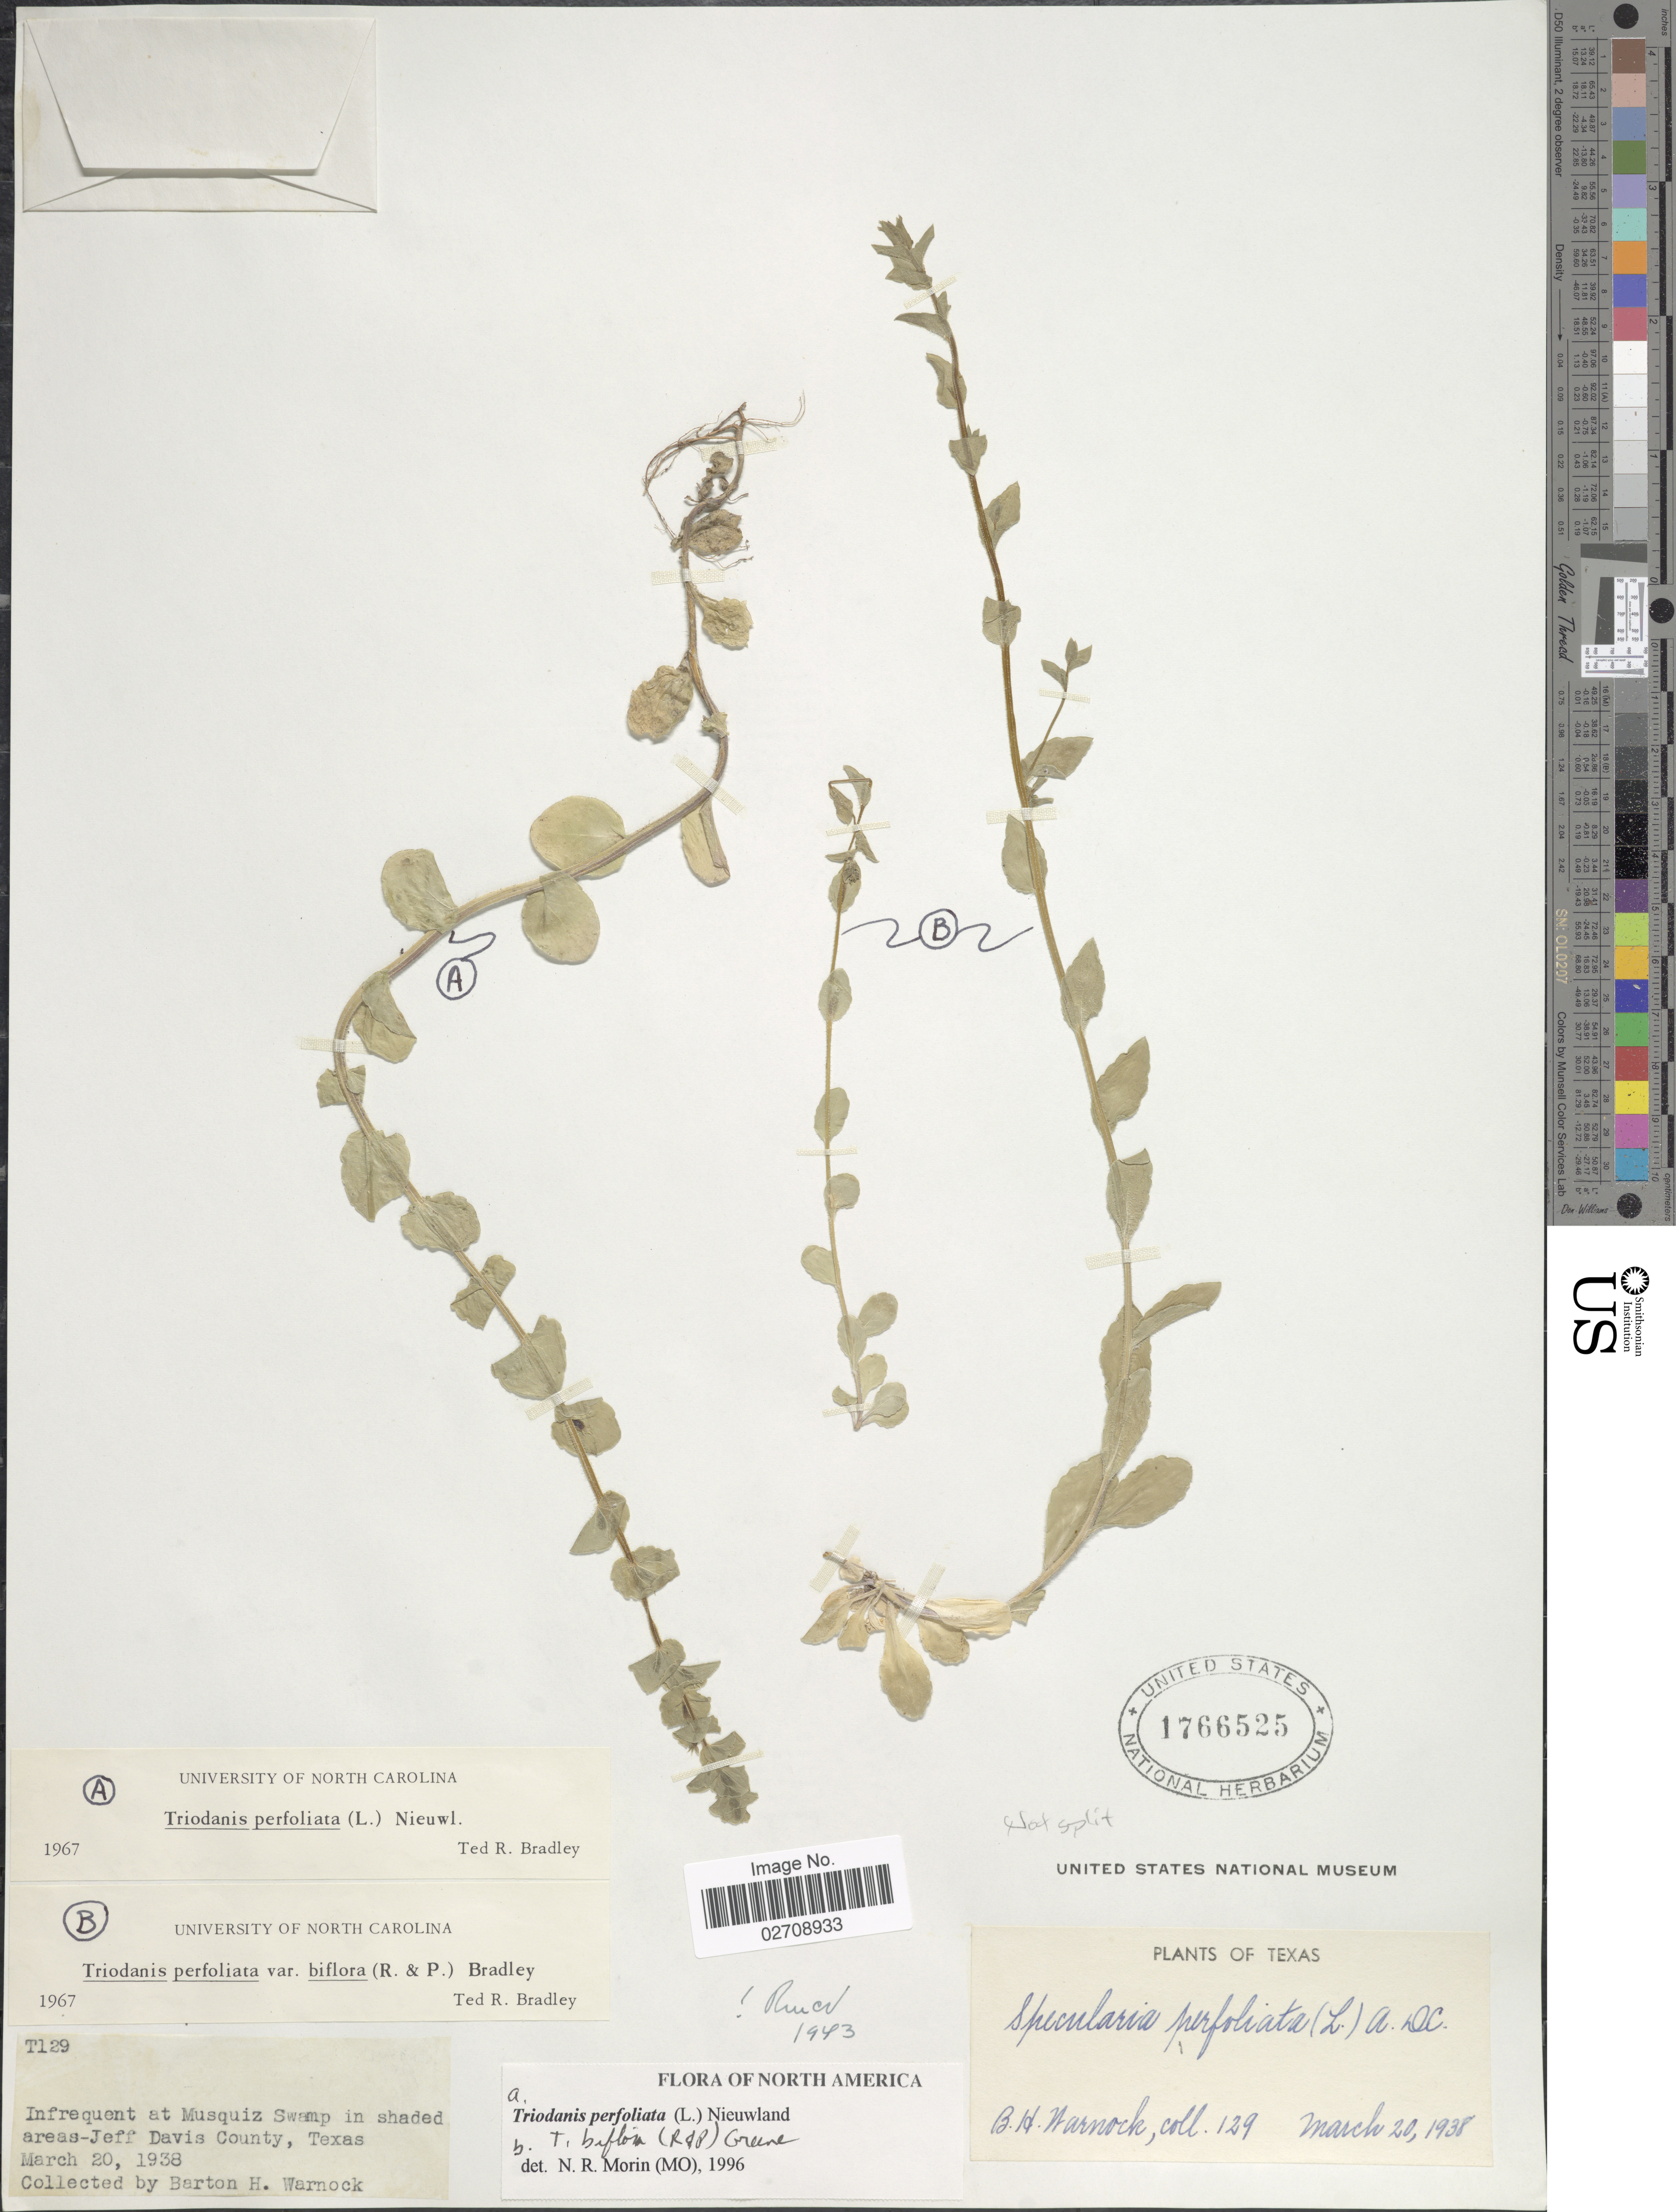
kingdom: Plantae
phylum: Tracheophyta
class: Magnoliopsida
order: Asterales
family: Campanulaceae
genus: Triodanis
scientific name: Triodanis perfoliata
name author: (L.) Nieuwl.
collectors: B. H. Warnock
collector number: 129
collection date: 1938-03-20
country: United States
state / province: Texas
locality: Infrequent at Musquiz Swamp in shaded areas-Jeff Davis County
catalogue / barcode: US 1766525